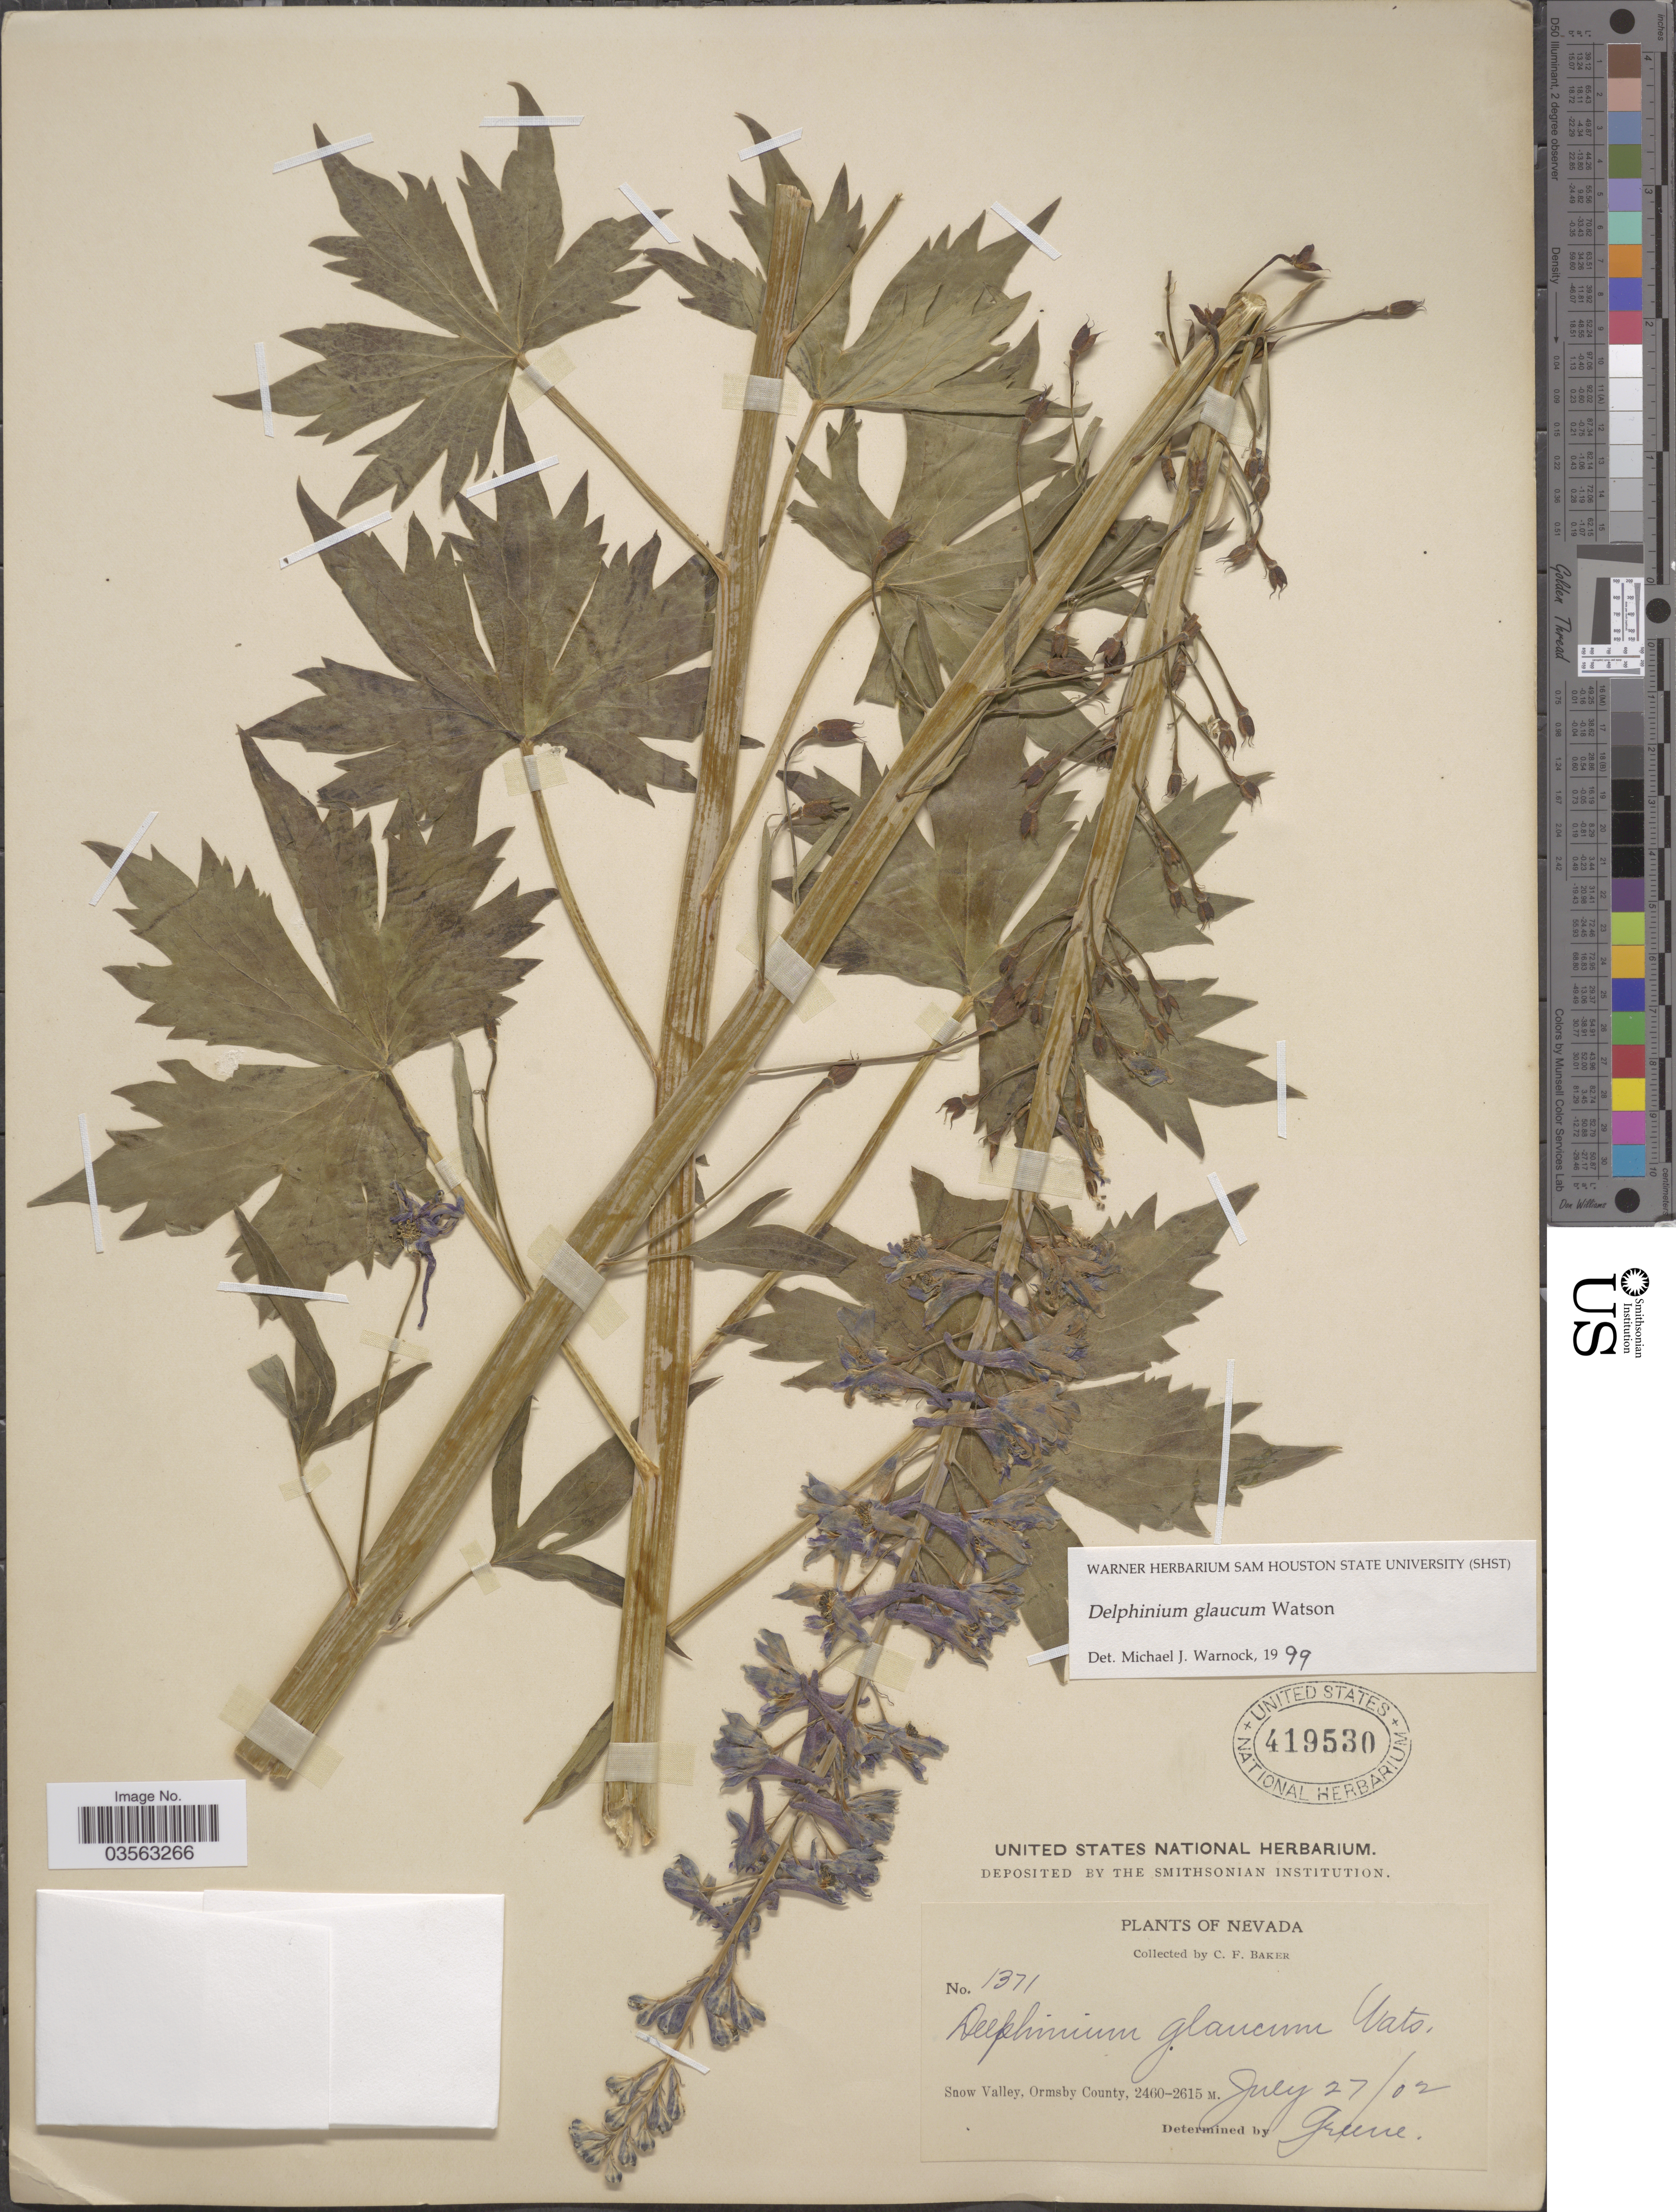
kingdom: Plantae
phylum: Tracheophyta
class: Magnoliopsida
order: Ranunculales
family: Ranunculaceae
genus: Delphinium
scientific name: Delphinium glaucum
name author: S. Watson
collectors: C. F. Baker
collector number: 1371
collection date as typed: Transcribed d/m/y: 27/7/2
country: United States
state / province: Nevada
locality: Snow Valley, Ormsby County.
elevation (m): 2460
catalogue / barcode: US 419530